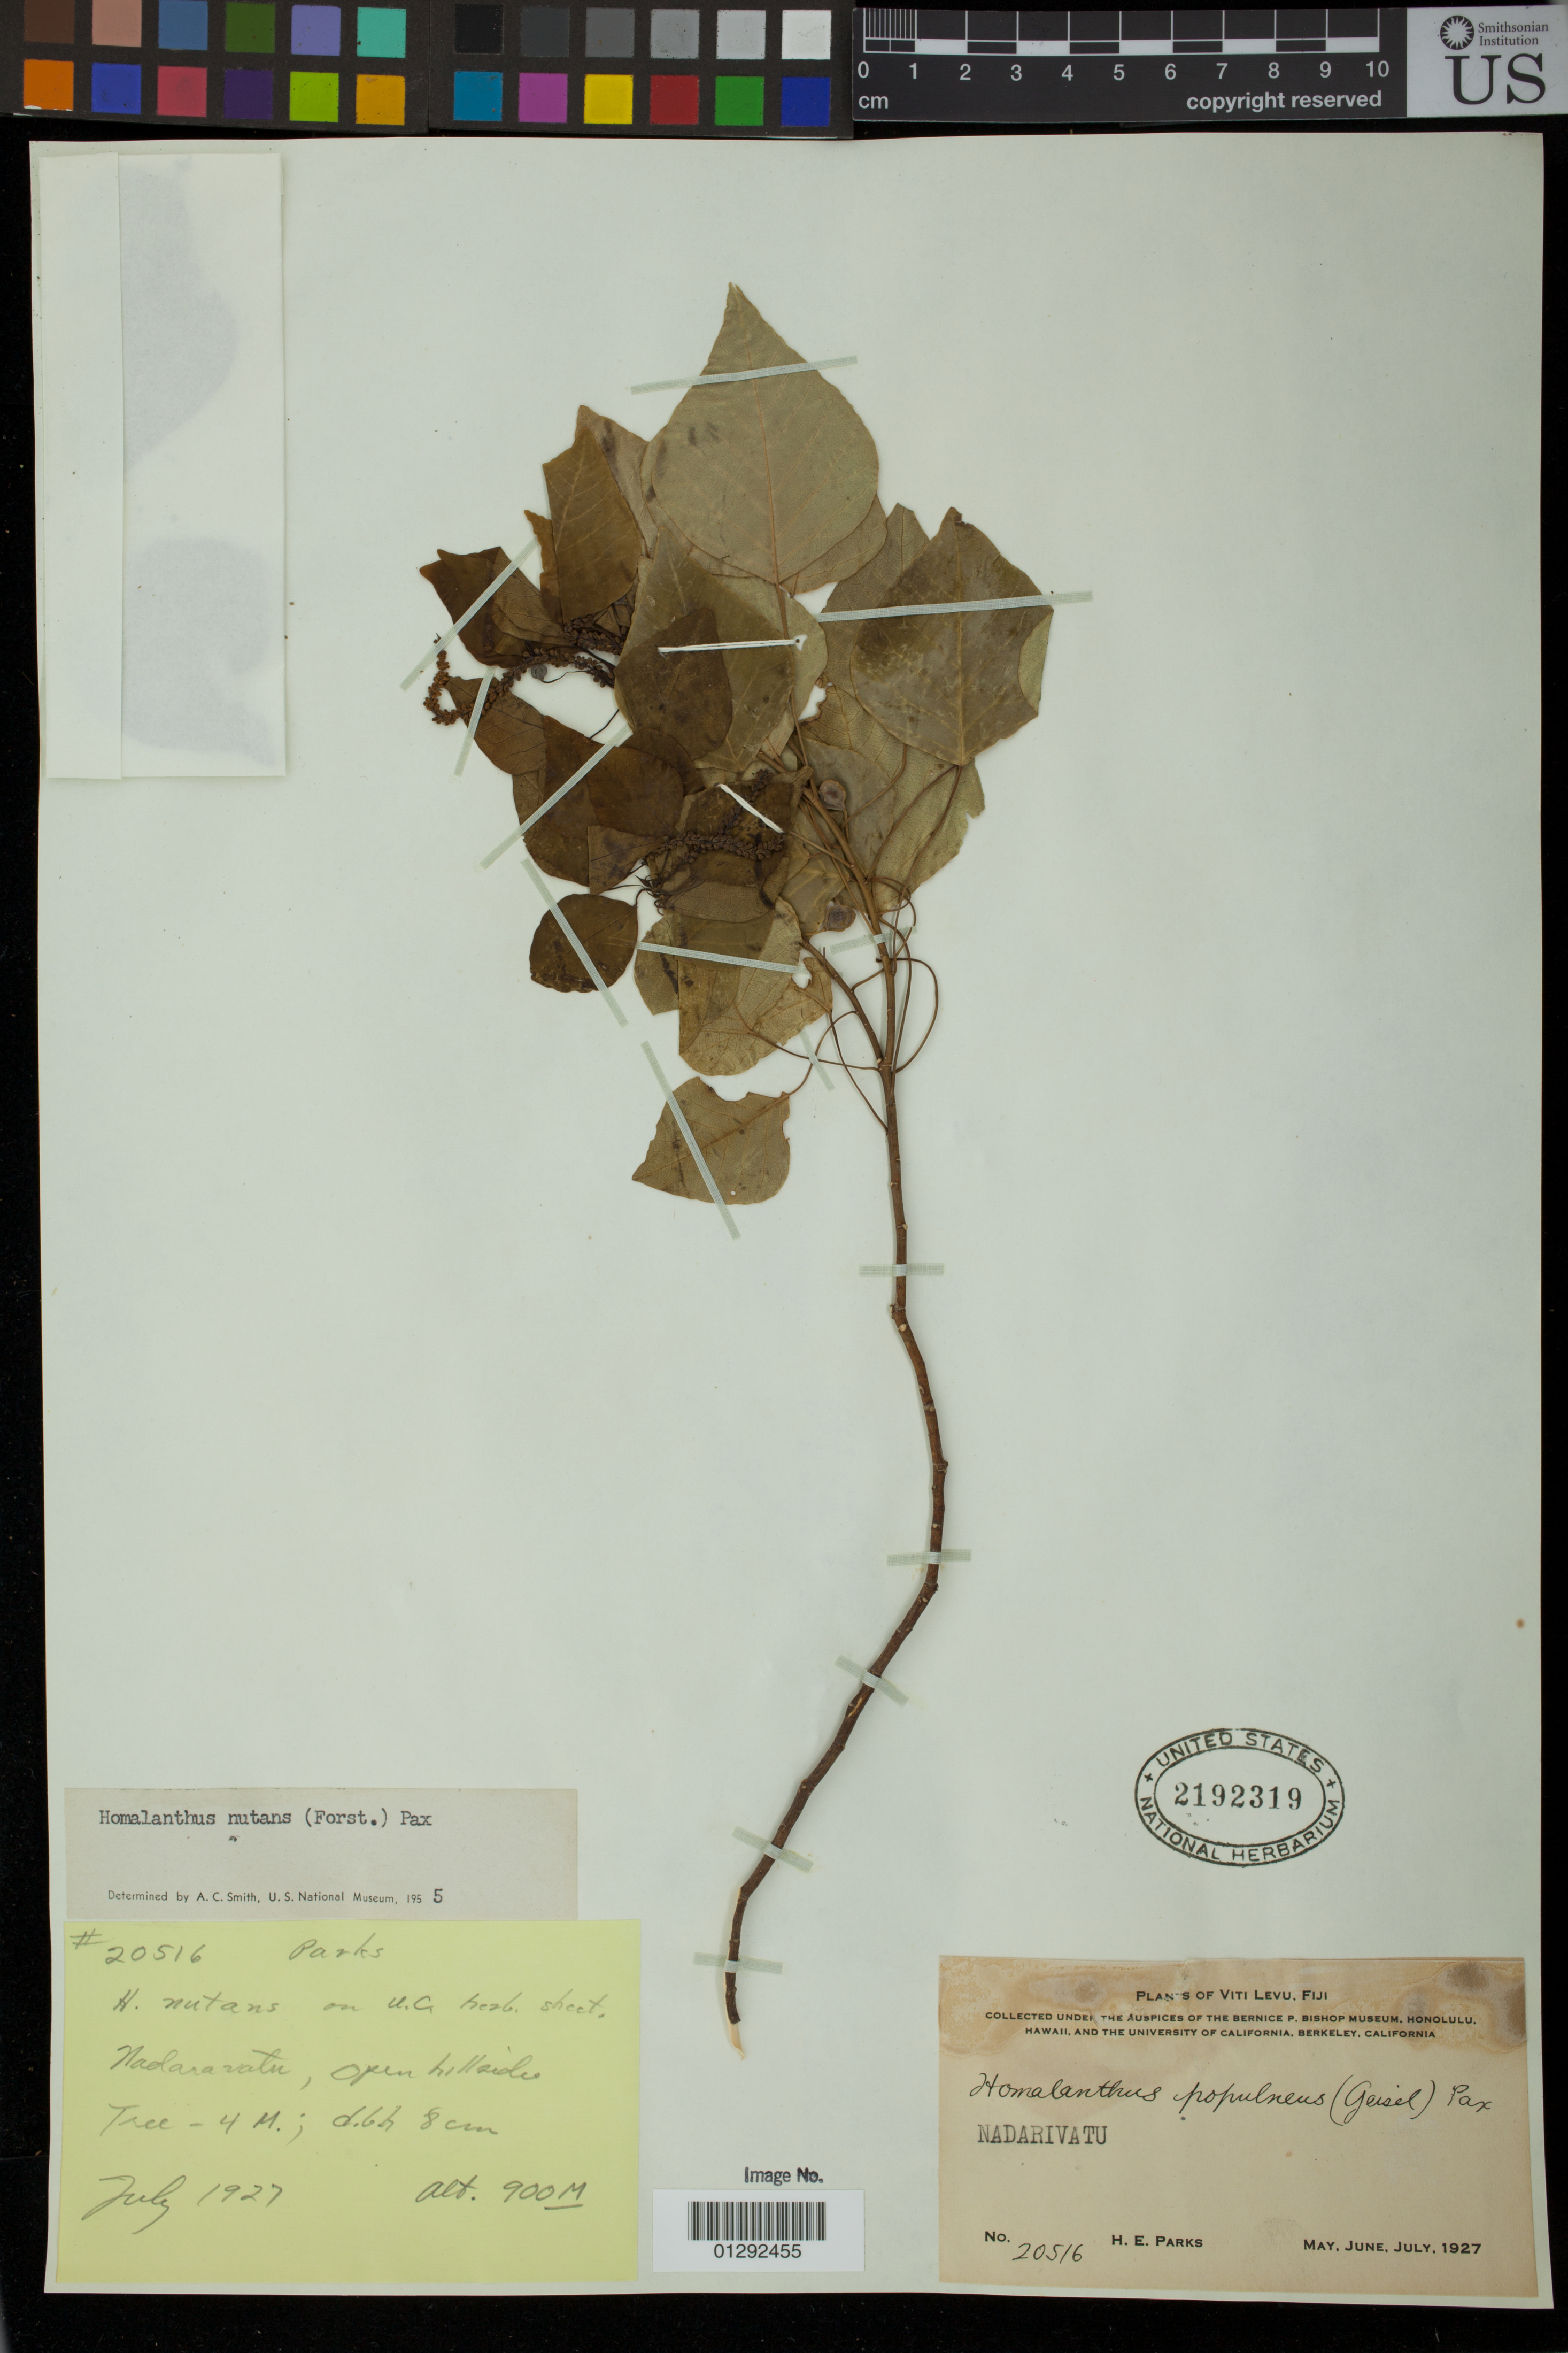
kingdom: Plantae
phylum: Tracheophyta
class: Magnoliopsida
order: Malpighiales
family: Euphorbiaceae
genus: Homalanthus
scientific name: Homalanthus nutans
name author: (G. Forst.) Guill.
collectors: H. E. Parks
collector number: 20516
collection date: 1927-07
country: Fiji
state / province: Western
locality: Nadarivatu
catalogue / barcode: US 2192319